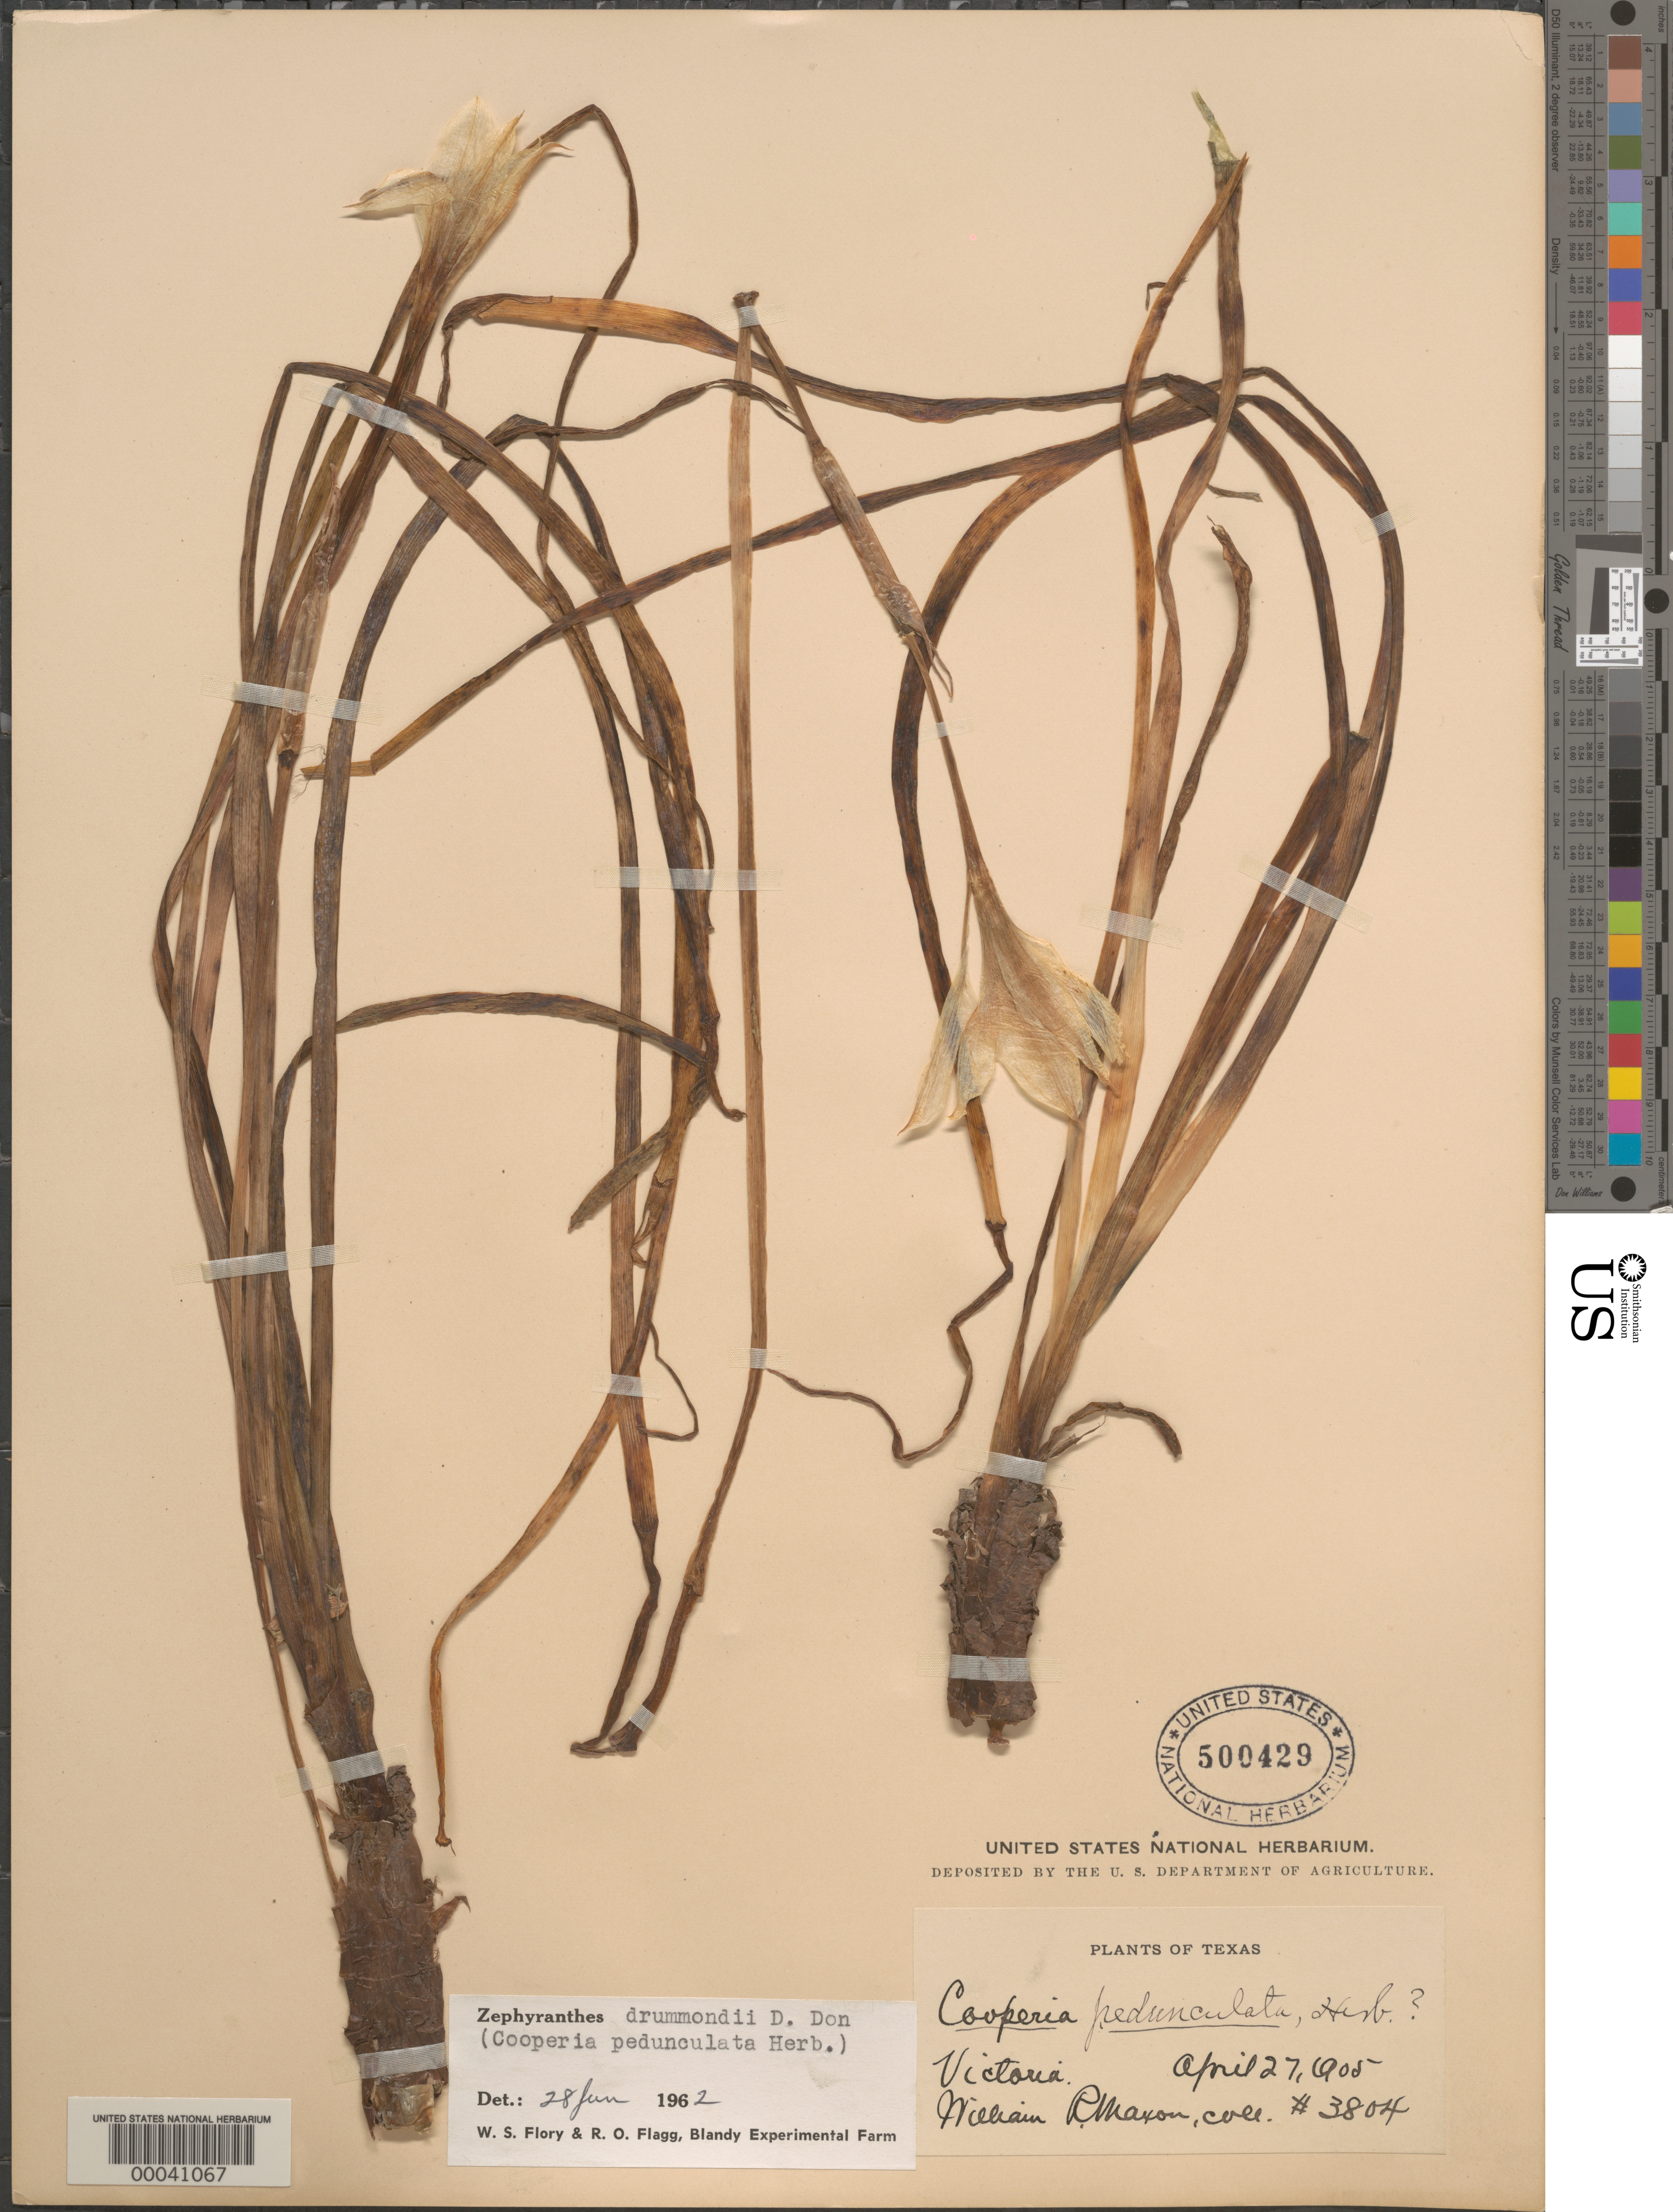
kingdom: Plantae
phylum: Tracheophyta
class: Liliopsida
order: Asparagales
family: Amaryllidaceae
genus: Zephyranthes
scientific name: Zephyranthes drummondii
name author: D. Don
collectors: W. R. Maxon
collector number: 3804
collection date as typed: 27 Apr 1905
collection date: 1905-04-27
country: United States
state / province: Texas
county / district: Victoria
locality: Victoria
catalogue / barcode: US 500429